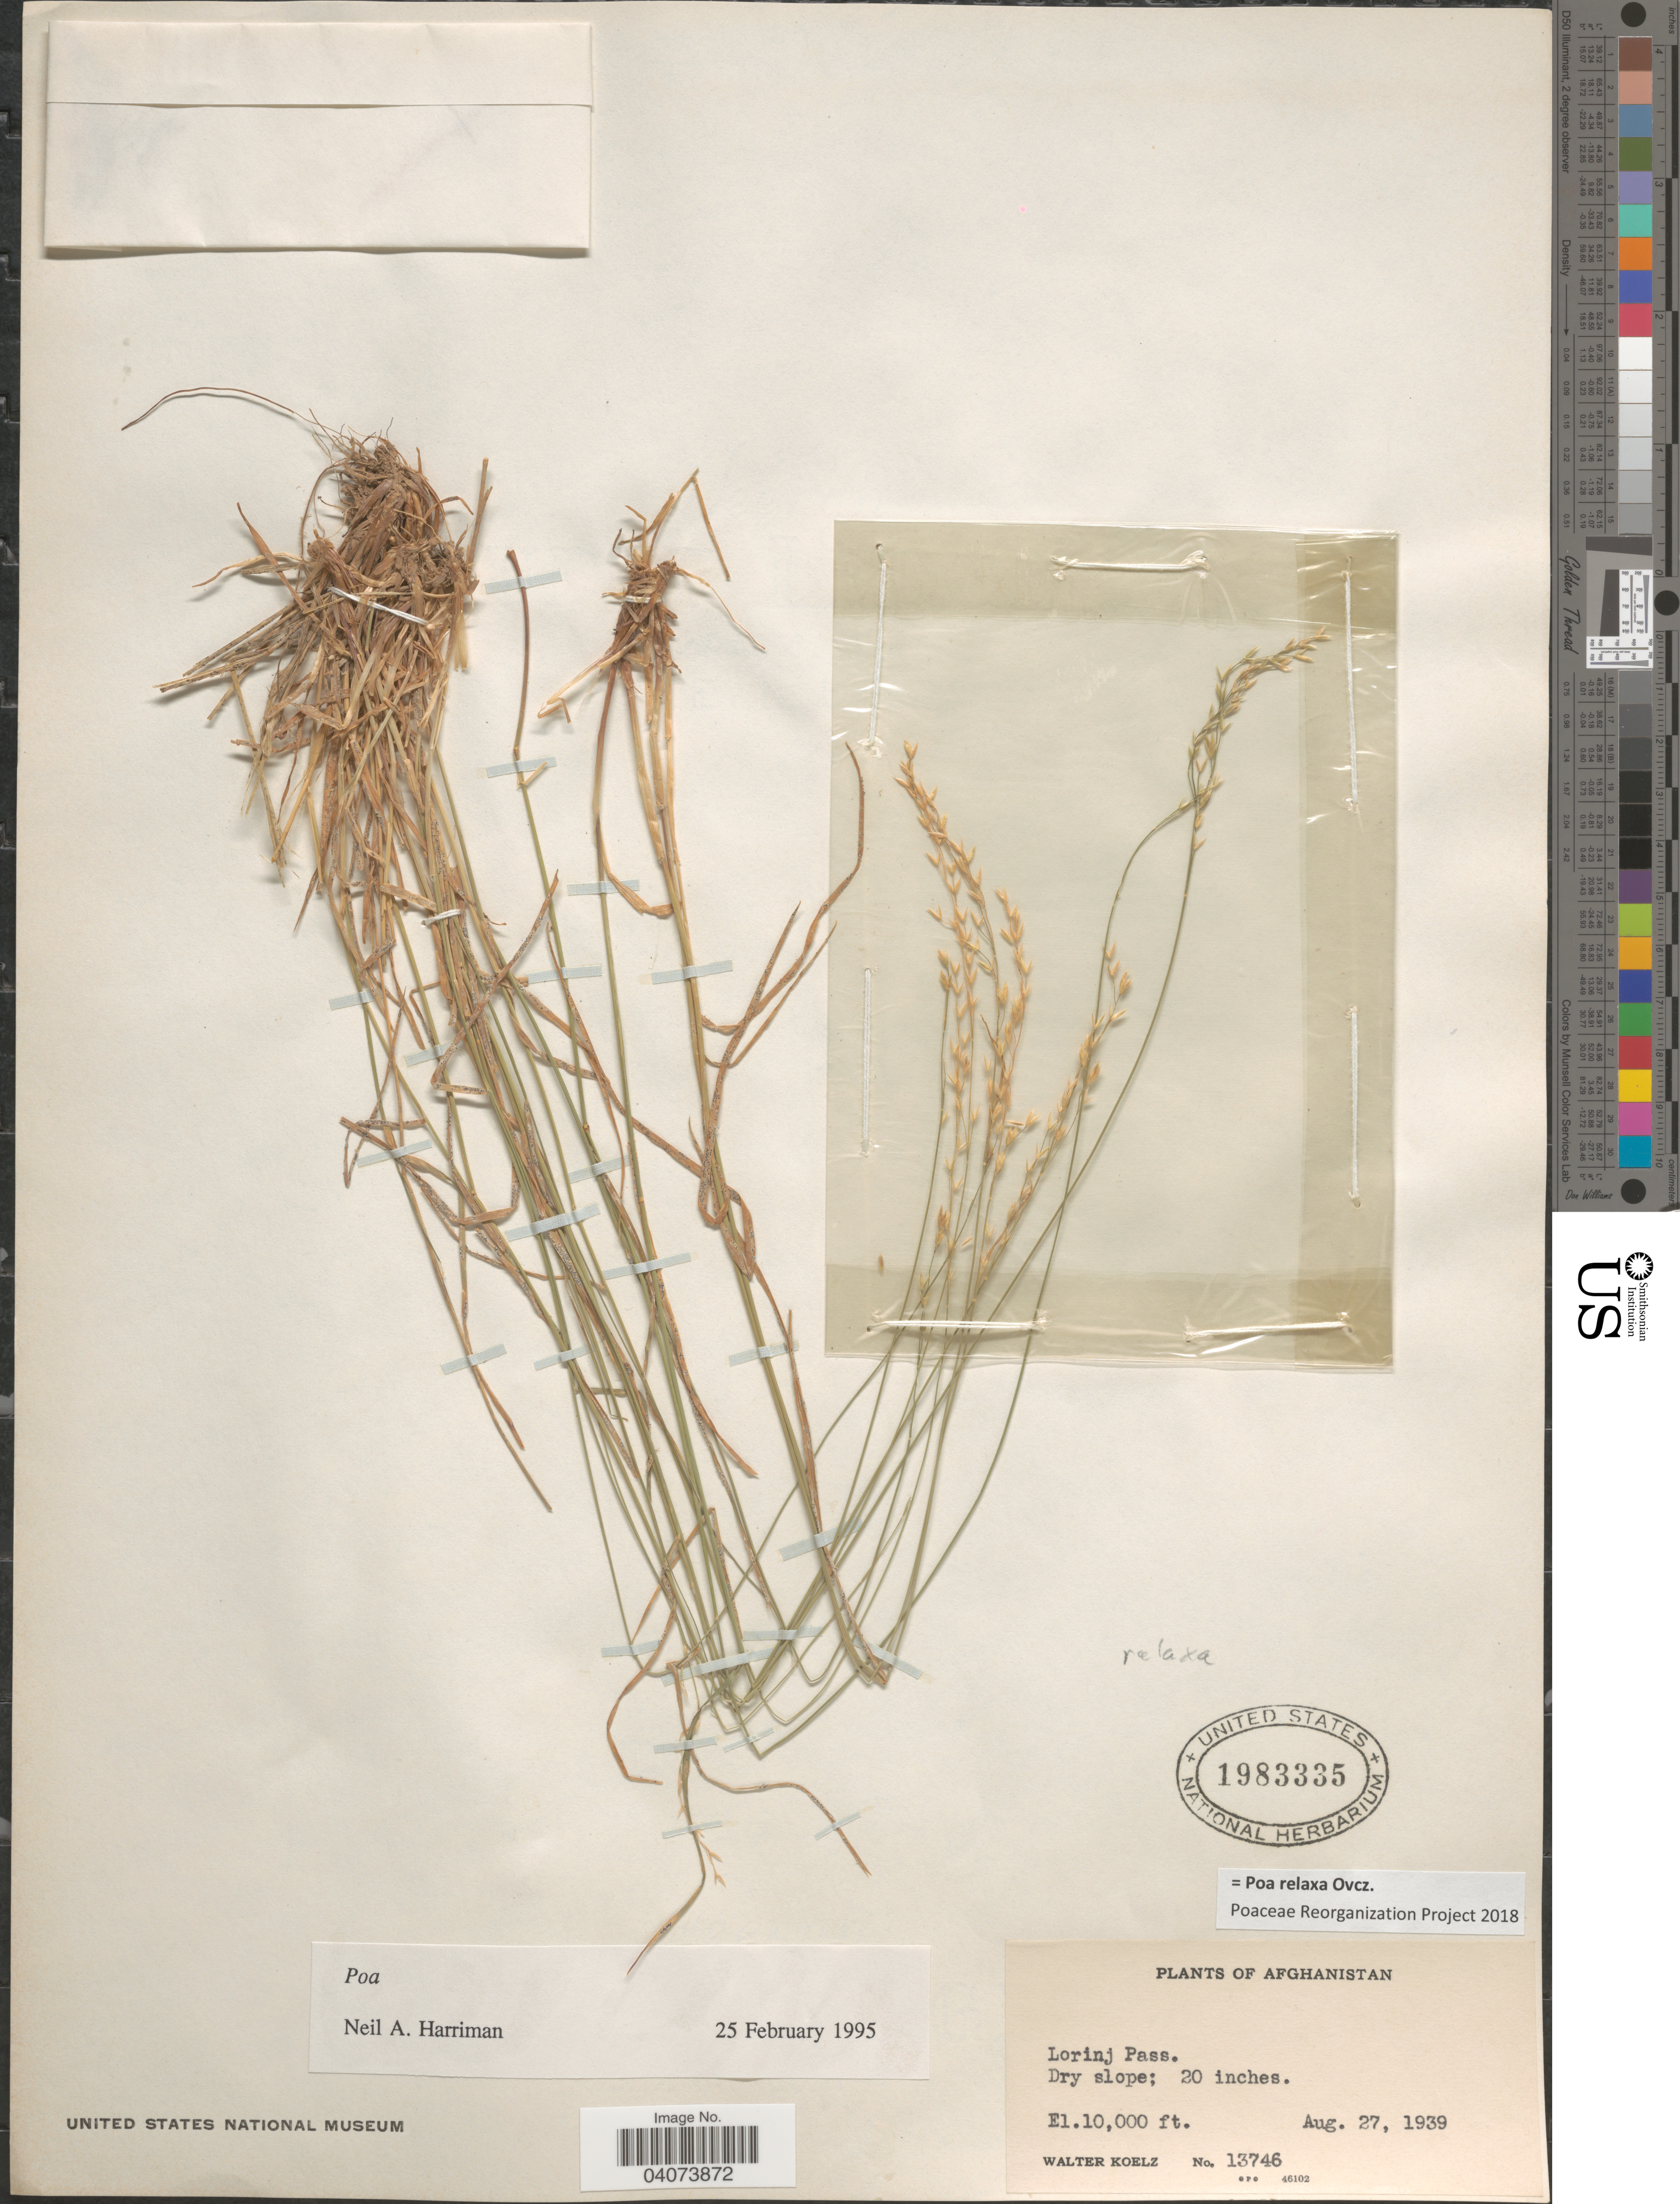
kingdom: Plantae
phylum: Tracheophyta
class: Liliopsida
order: Poales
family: Poaceae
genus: Poa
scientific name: Poa relaxa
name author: Ovcz.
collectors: W. N. Koelz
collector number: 13746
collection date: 1939-08-27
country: Afghanistan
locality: Lorinj Pass.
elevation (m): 3048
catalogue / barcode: US 1983335